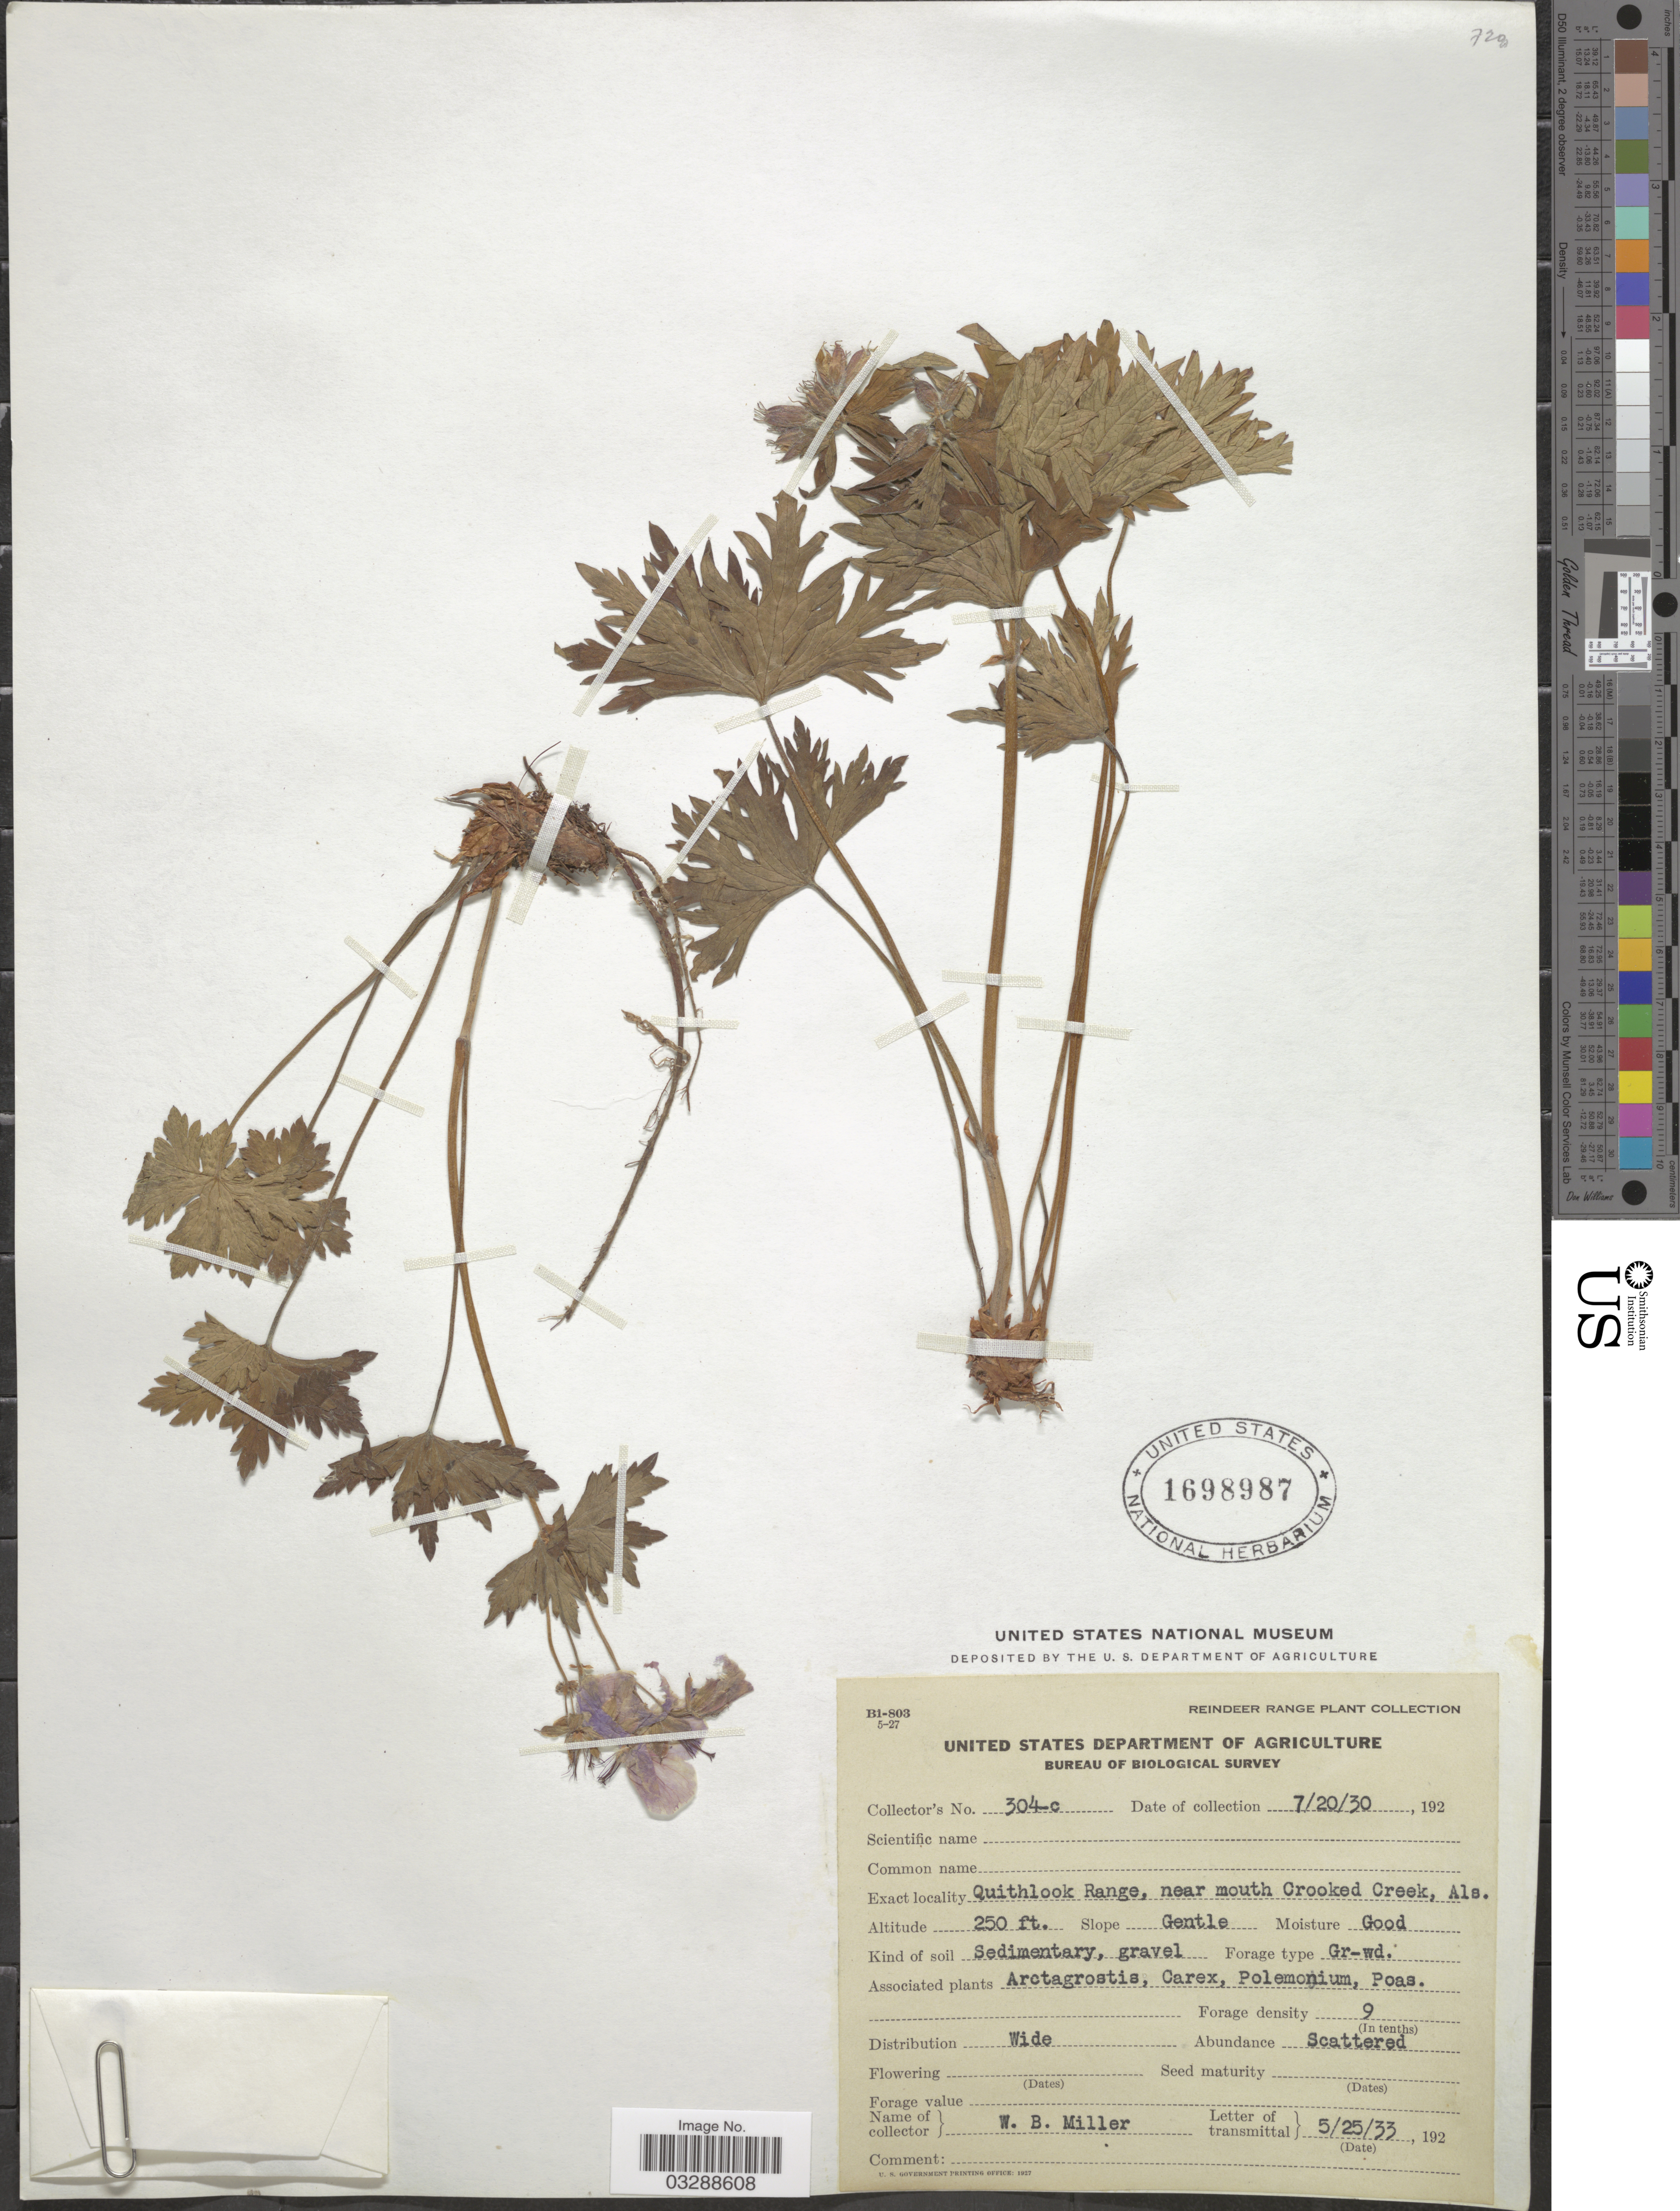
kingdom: Plantae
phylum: Tracheophyta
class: Magnoliopsida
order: Geraniales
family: Geraniaceae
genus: Geranium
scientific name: Geranium erianthum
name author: DC.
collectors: W. Miller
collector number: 304-c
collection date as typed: Transcribed d/m/y: 20/7/30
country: United States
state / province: Alaska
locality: Quithlook Range, near mouth Crooked Creek.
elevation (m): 76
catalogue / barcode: US 1698987